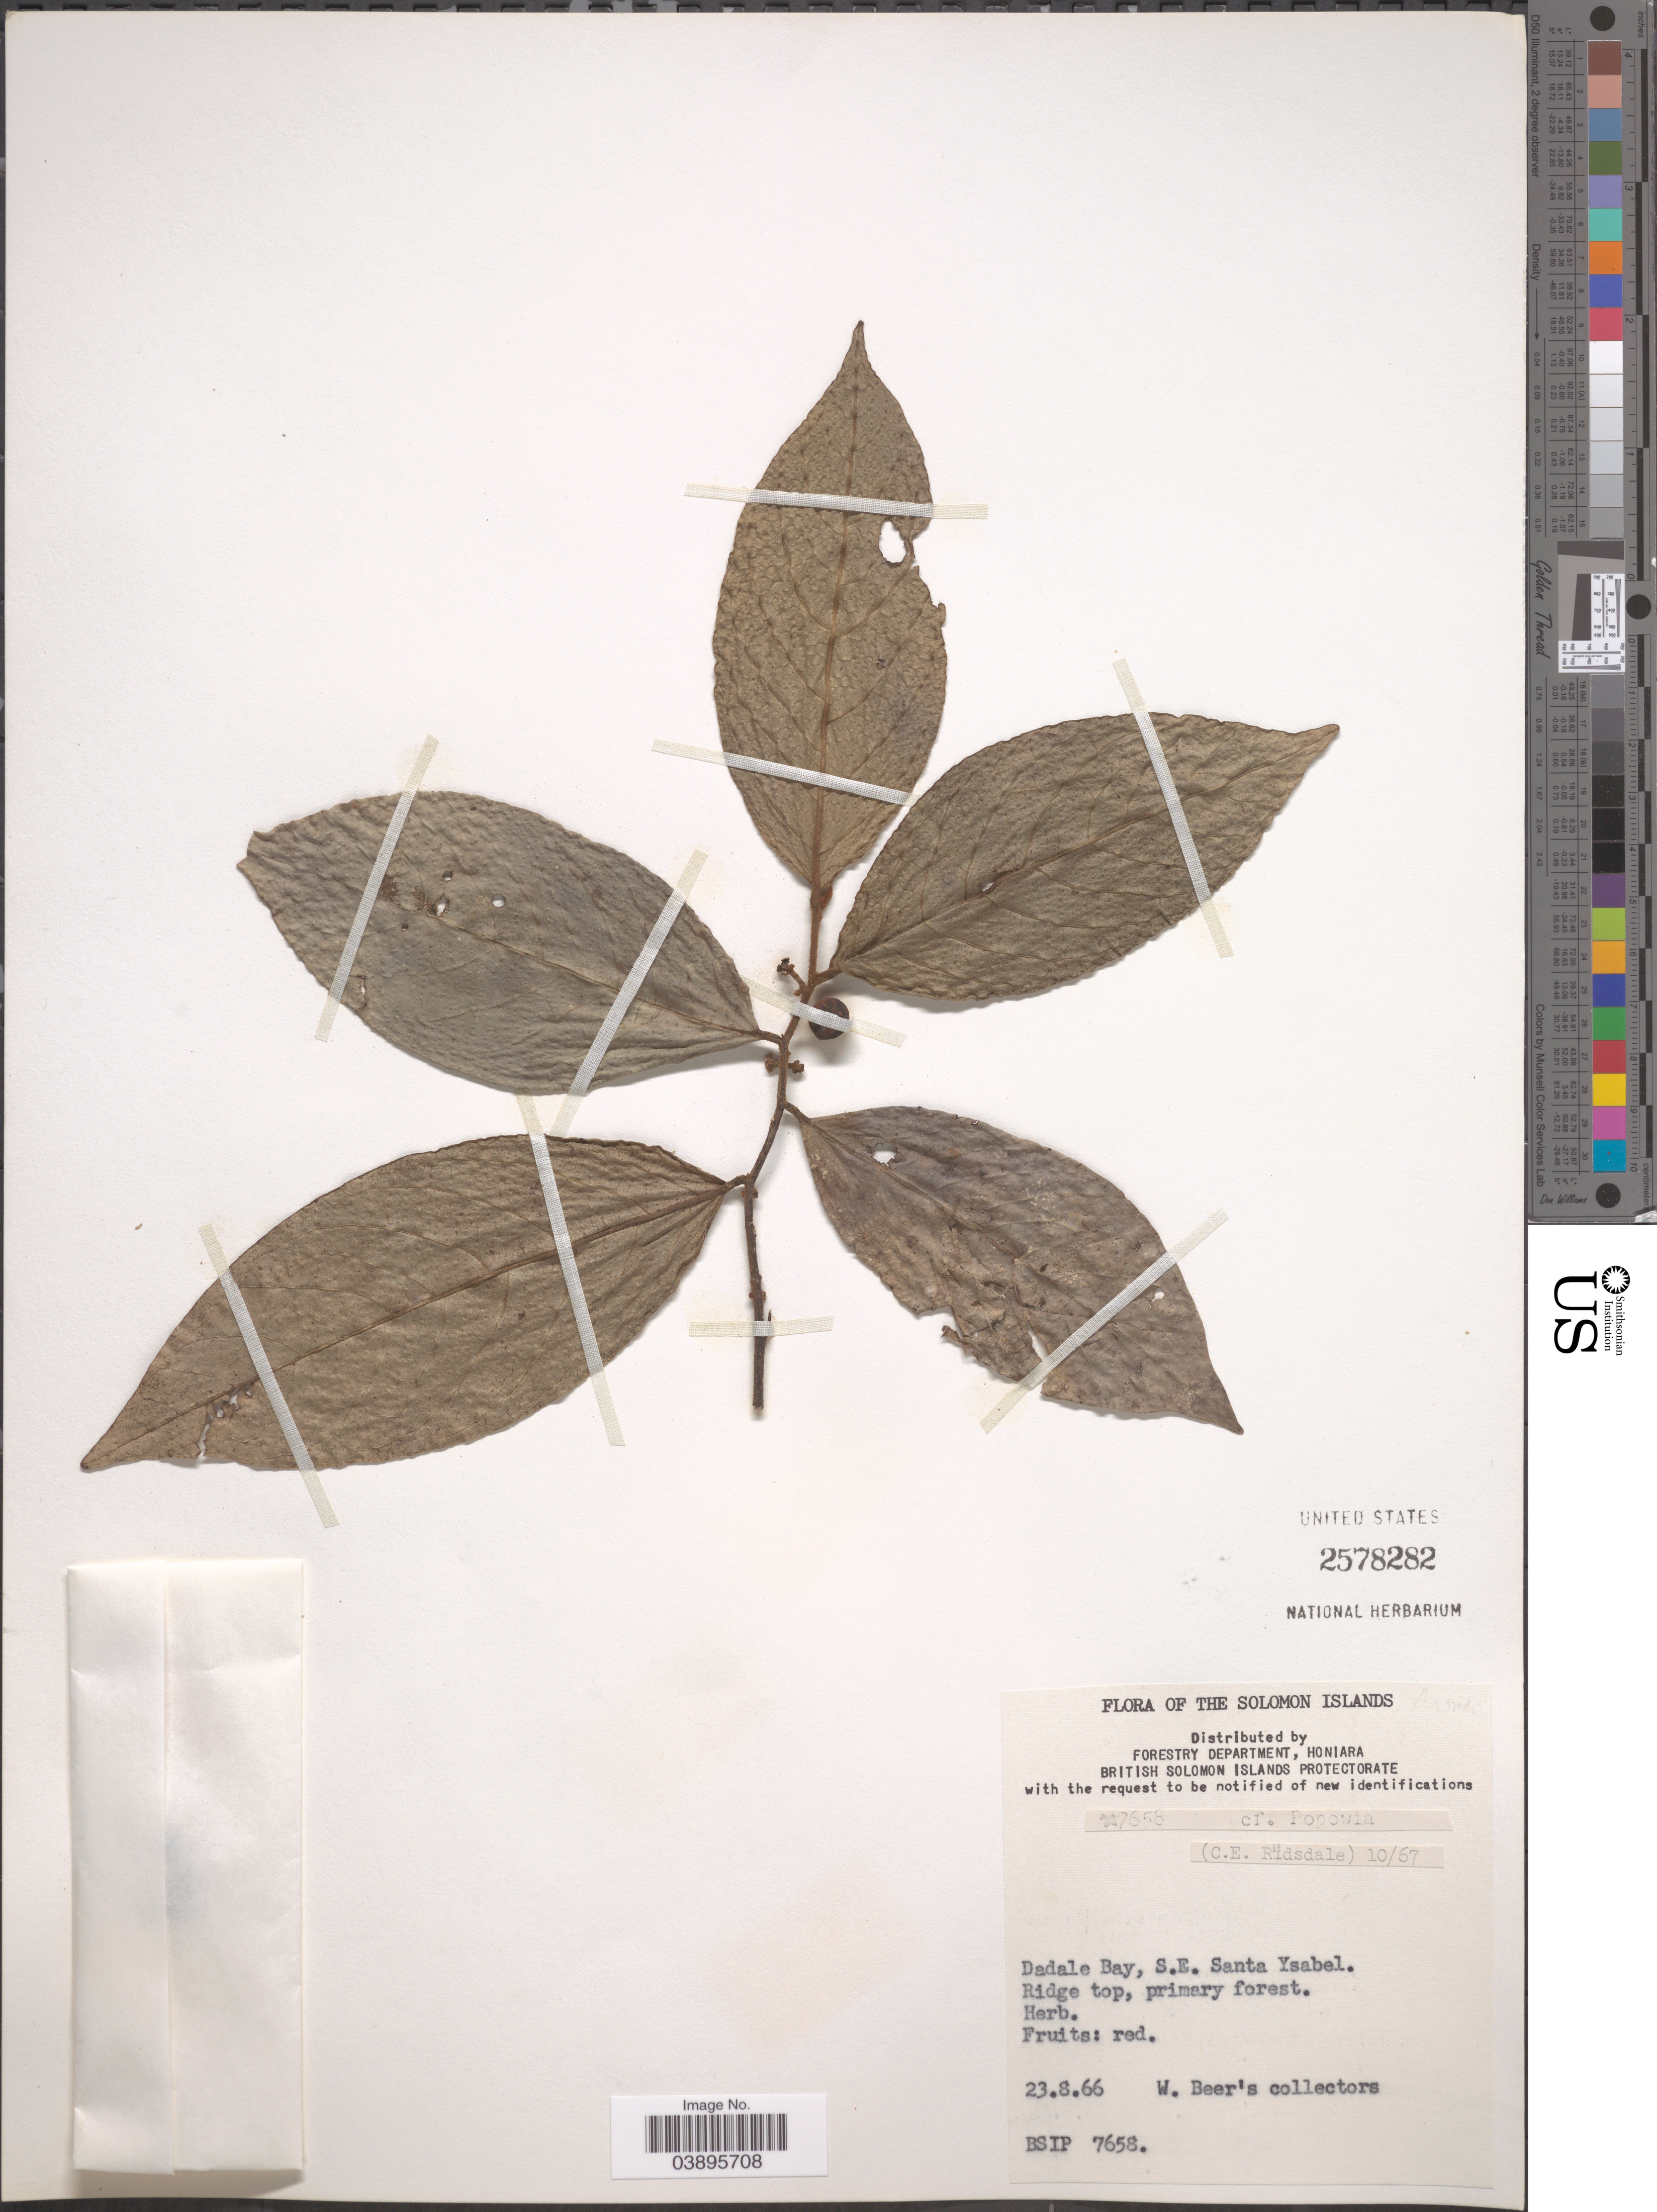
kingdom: Plantae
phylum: Tracheophyta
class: Magnoliopsida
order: Magnoliales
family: Annonaceae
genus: Popowia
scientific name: Popowia sp.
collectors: W. Beer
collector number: BSIP 7658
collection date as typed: Transcribed d/m/y: 23/8/66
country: Solomon Islands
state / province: Solomon Islands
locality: Dadale Bay, S.E. Santa Ysabel.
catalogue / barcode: US 2578282